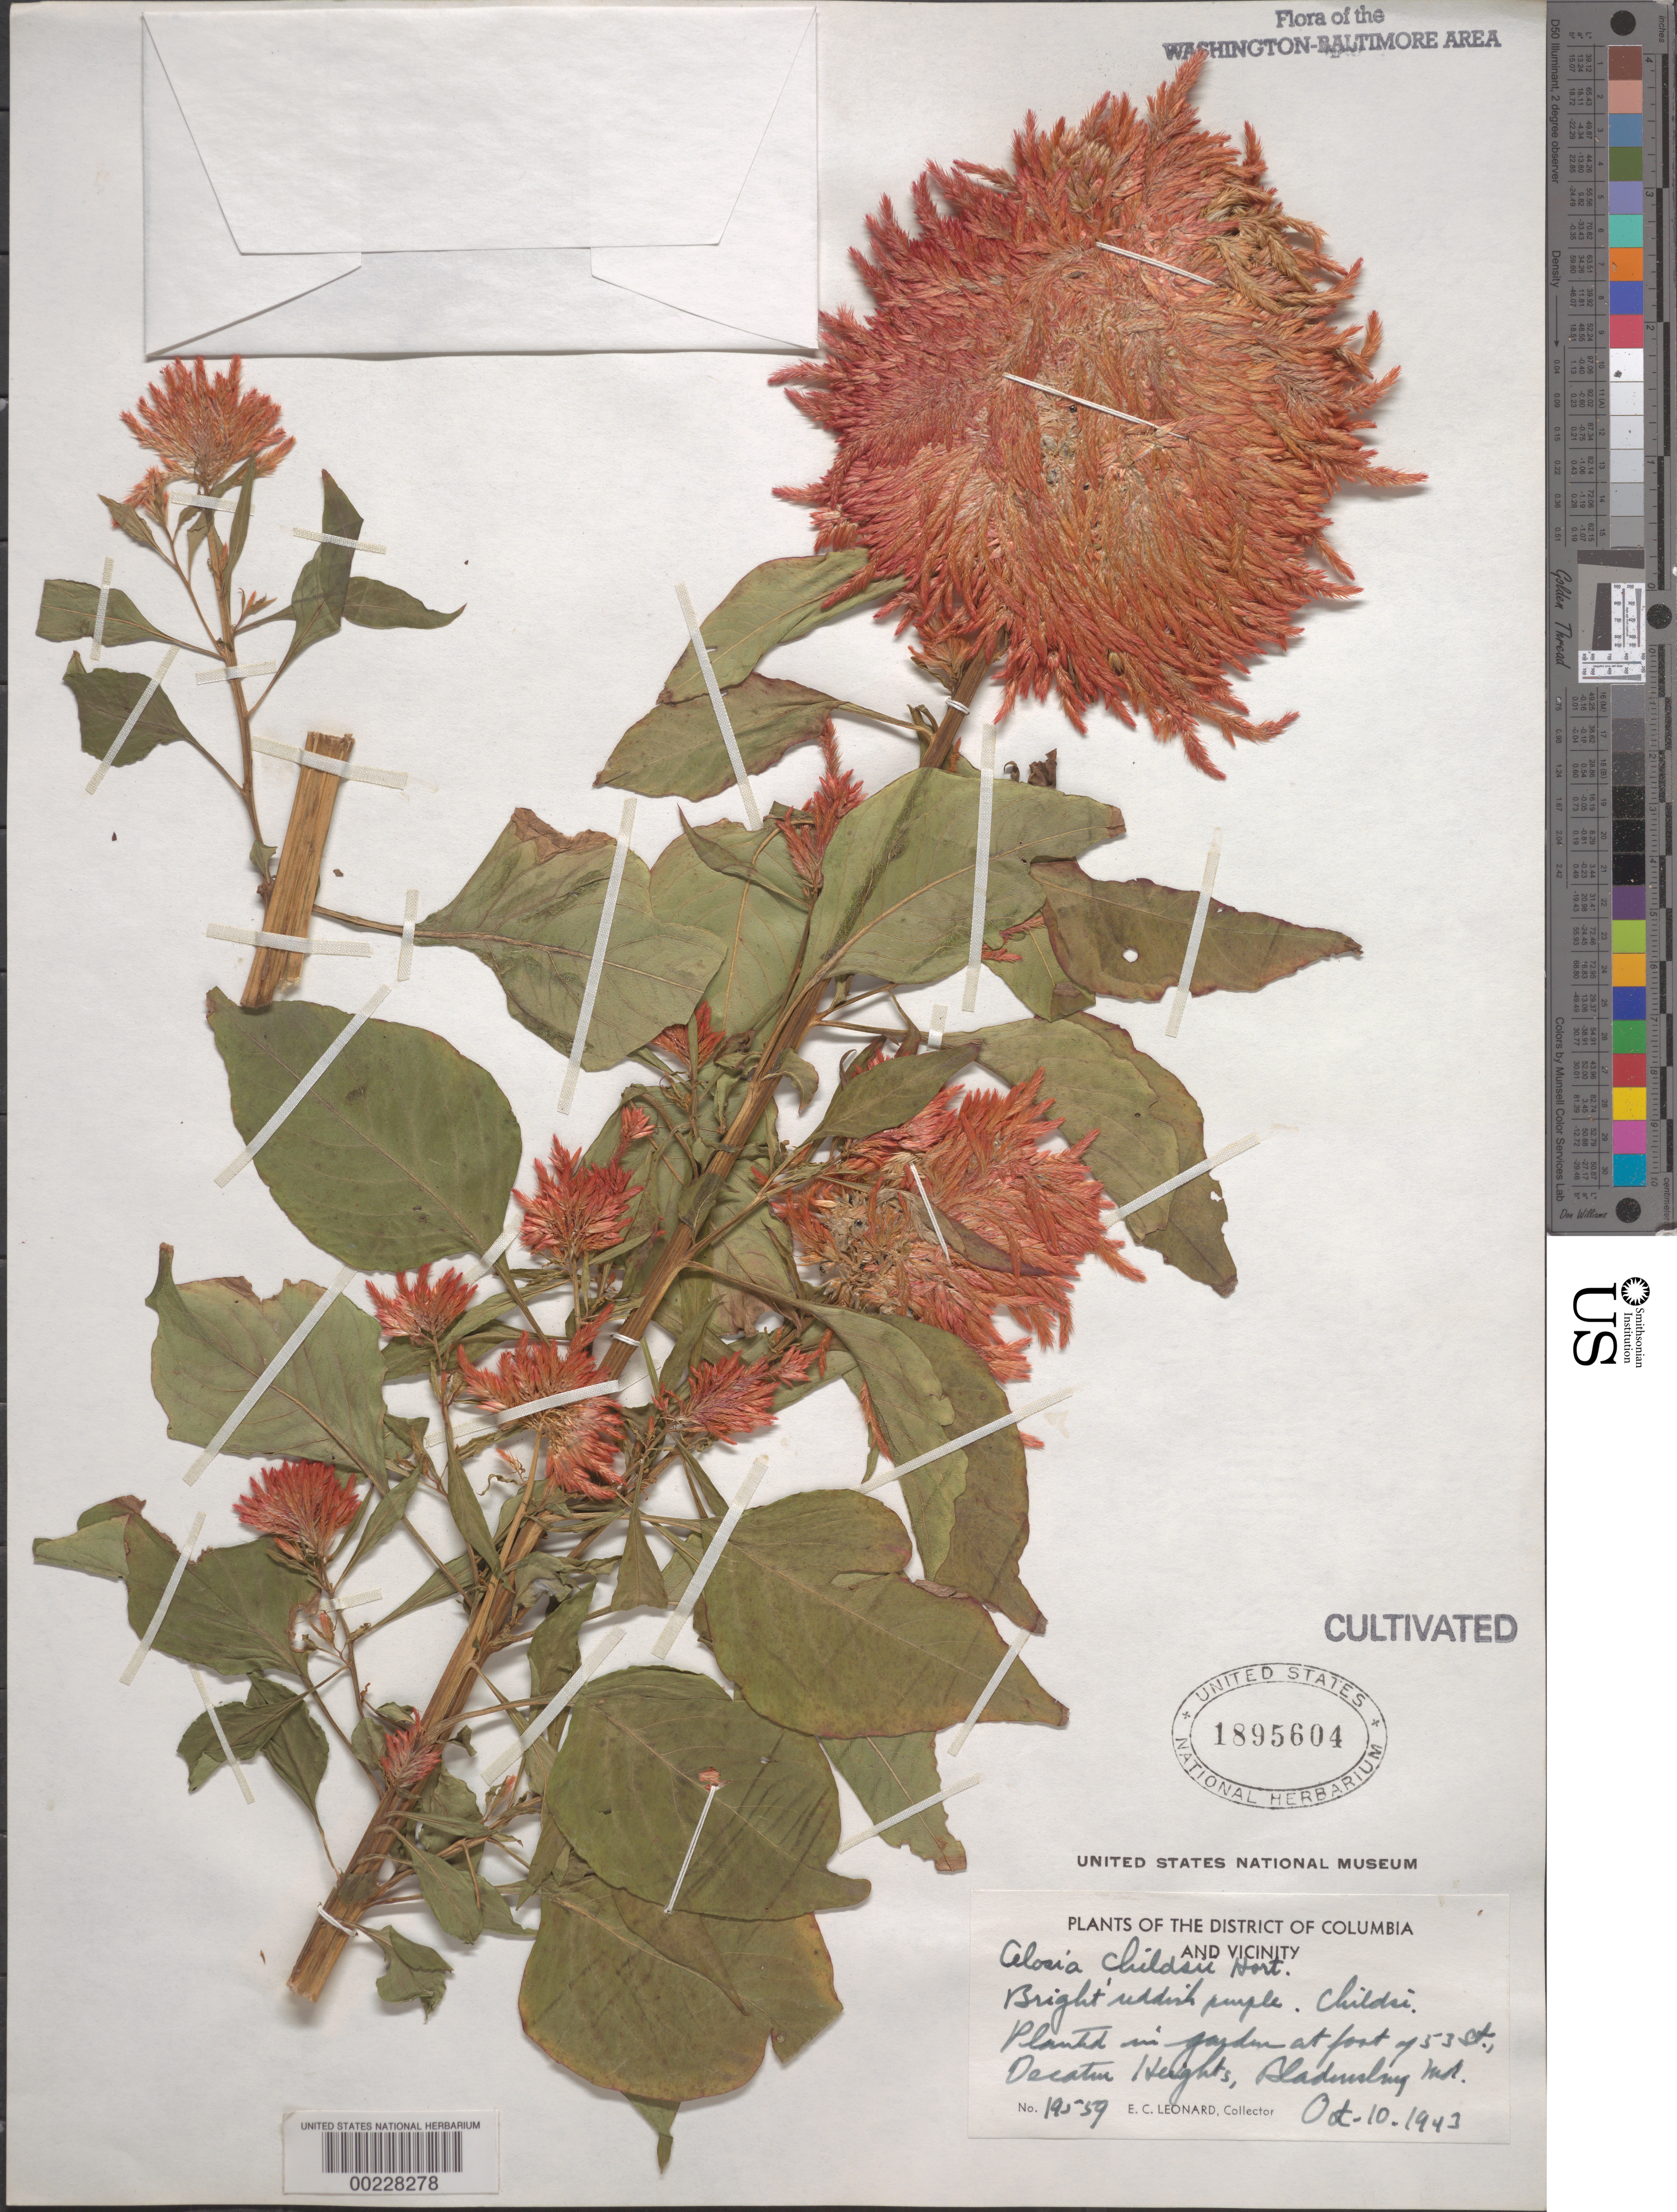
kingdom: Plantae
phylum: Tracheophyta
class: Magnoliopsida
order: Caryophyllales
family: Amaranthaceae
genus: Celosia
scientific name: Celosia 'Childsii'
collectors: E. C. Leonard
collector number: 19559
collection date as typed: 10 Oct 1943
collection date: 1943-10-10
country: United States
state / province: Maryland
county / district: Prince George's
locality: Bladensburg, Decatur Heights, 53 St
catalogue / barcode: US 1895604